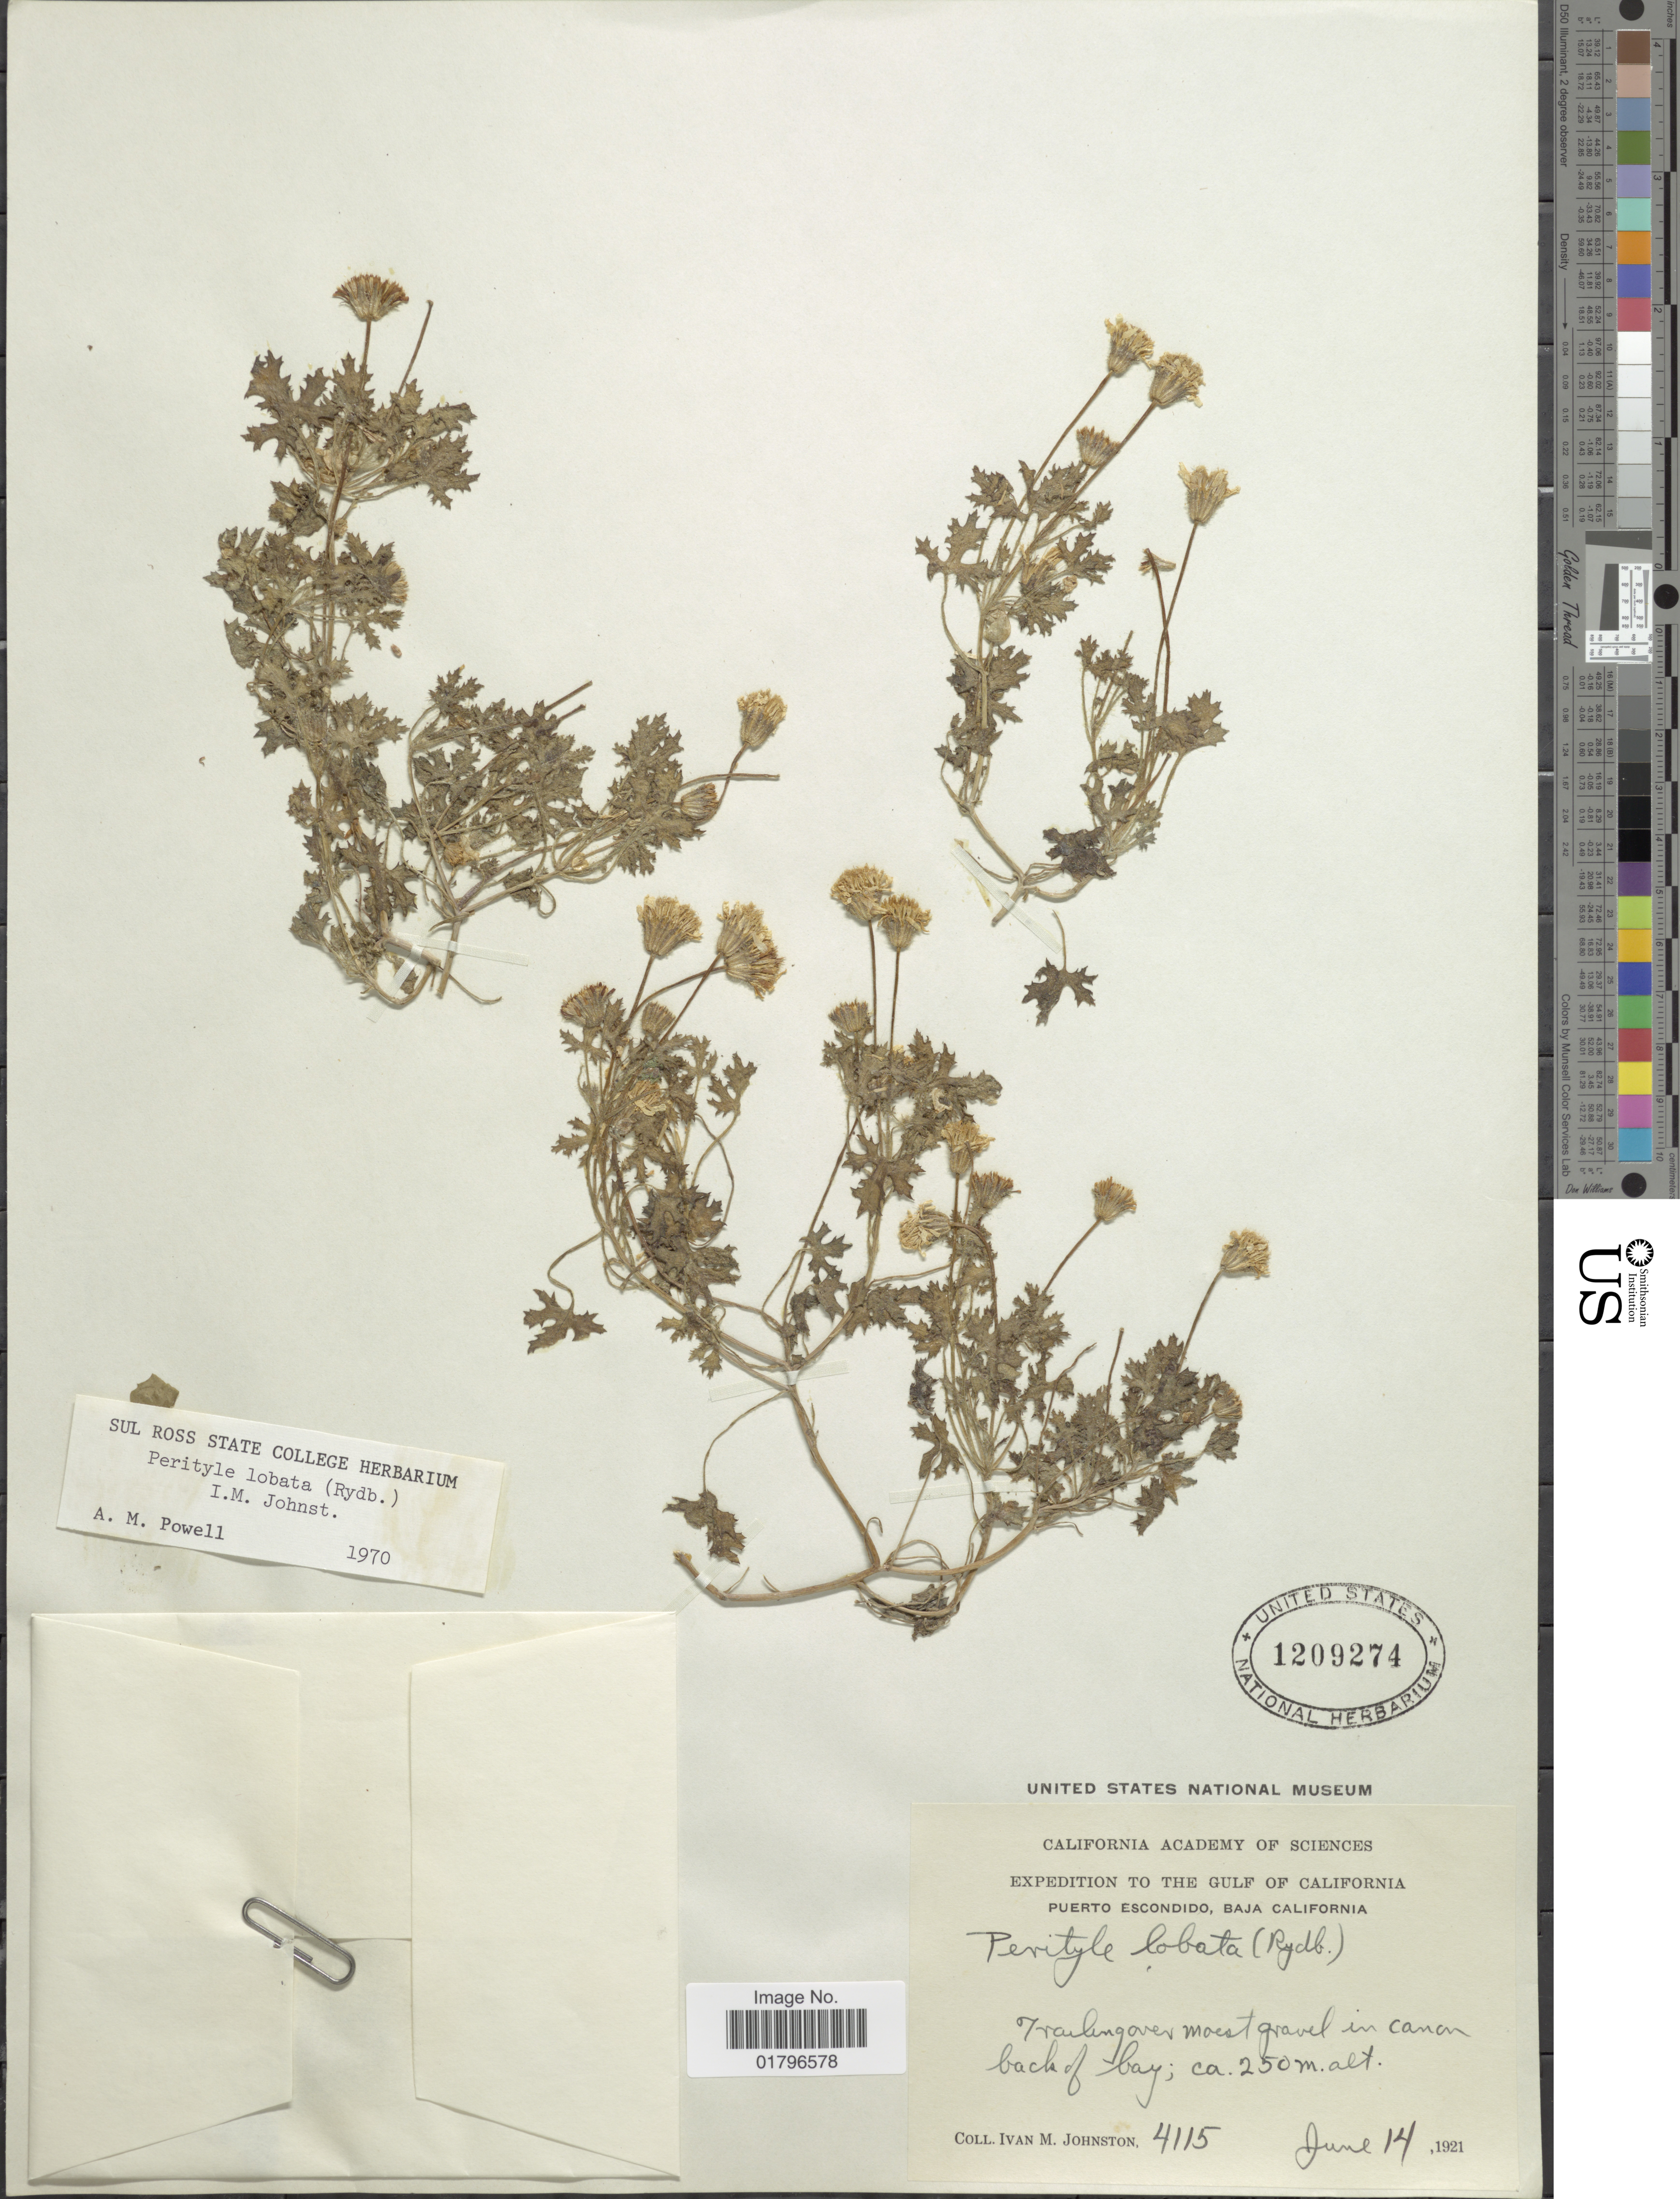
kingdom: Plantae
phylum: Tracheophyta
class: Magnoliopsida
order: Asterales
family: Asteraceae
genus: Perityle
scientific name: Perityle lobata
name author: (Rydb.) I.M. Johnst.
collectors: I.M. Johnston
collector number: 4115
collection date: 1921-06-14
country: Mexico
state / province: Baja California Sur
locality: Puerto Escondido, Backs of Bay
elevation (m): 250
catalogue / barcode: US 1209274